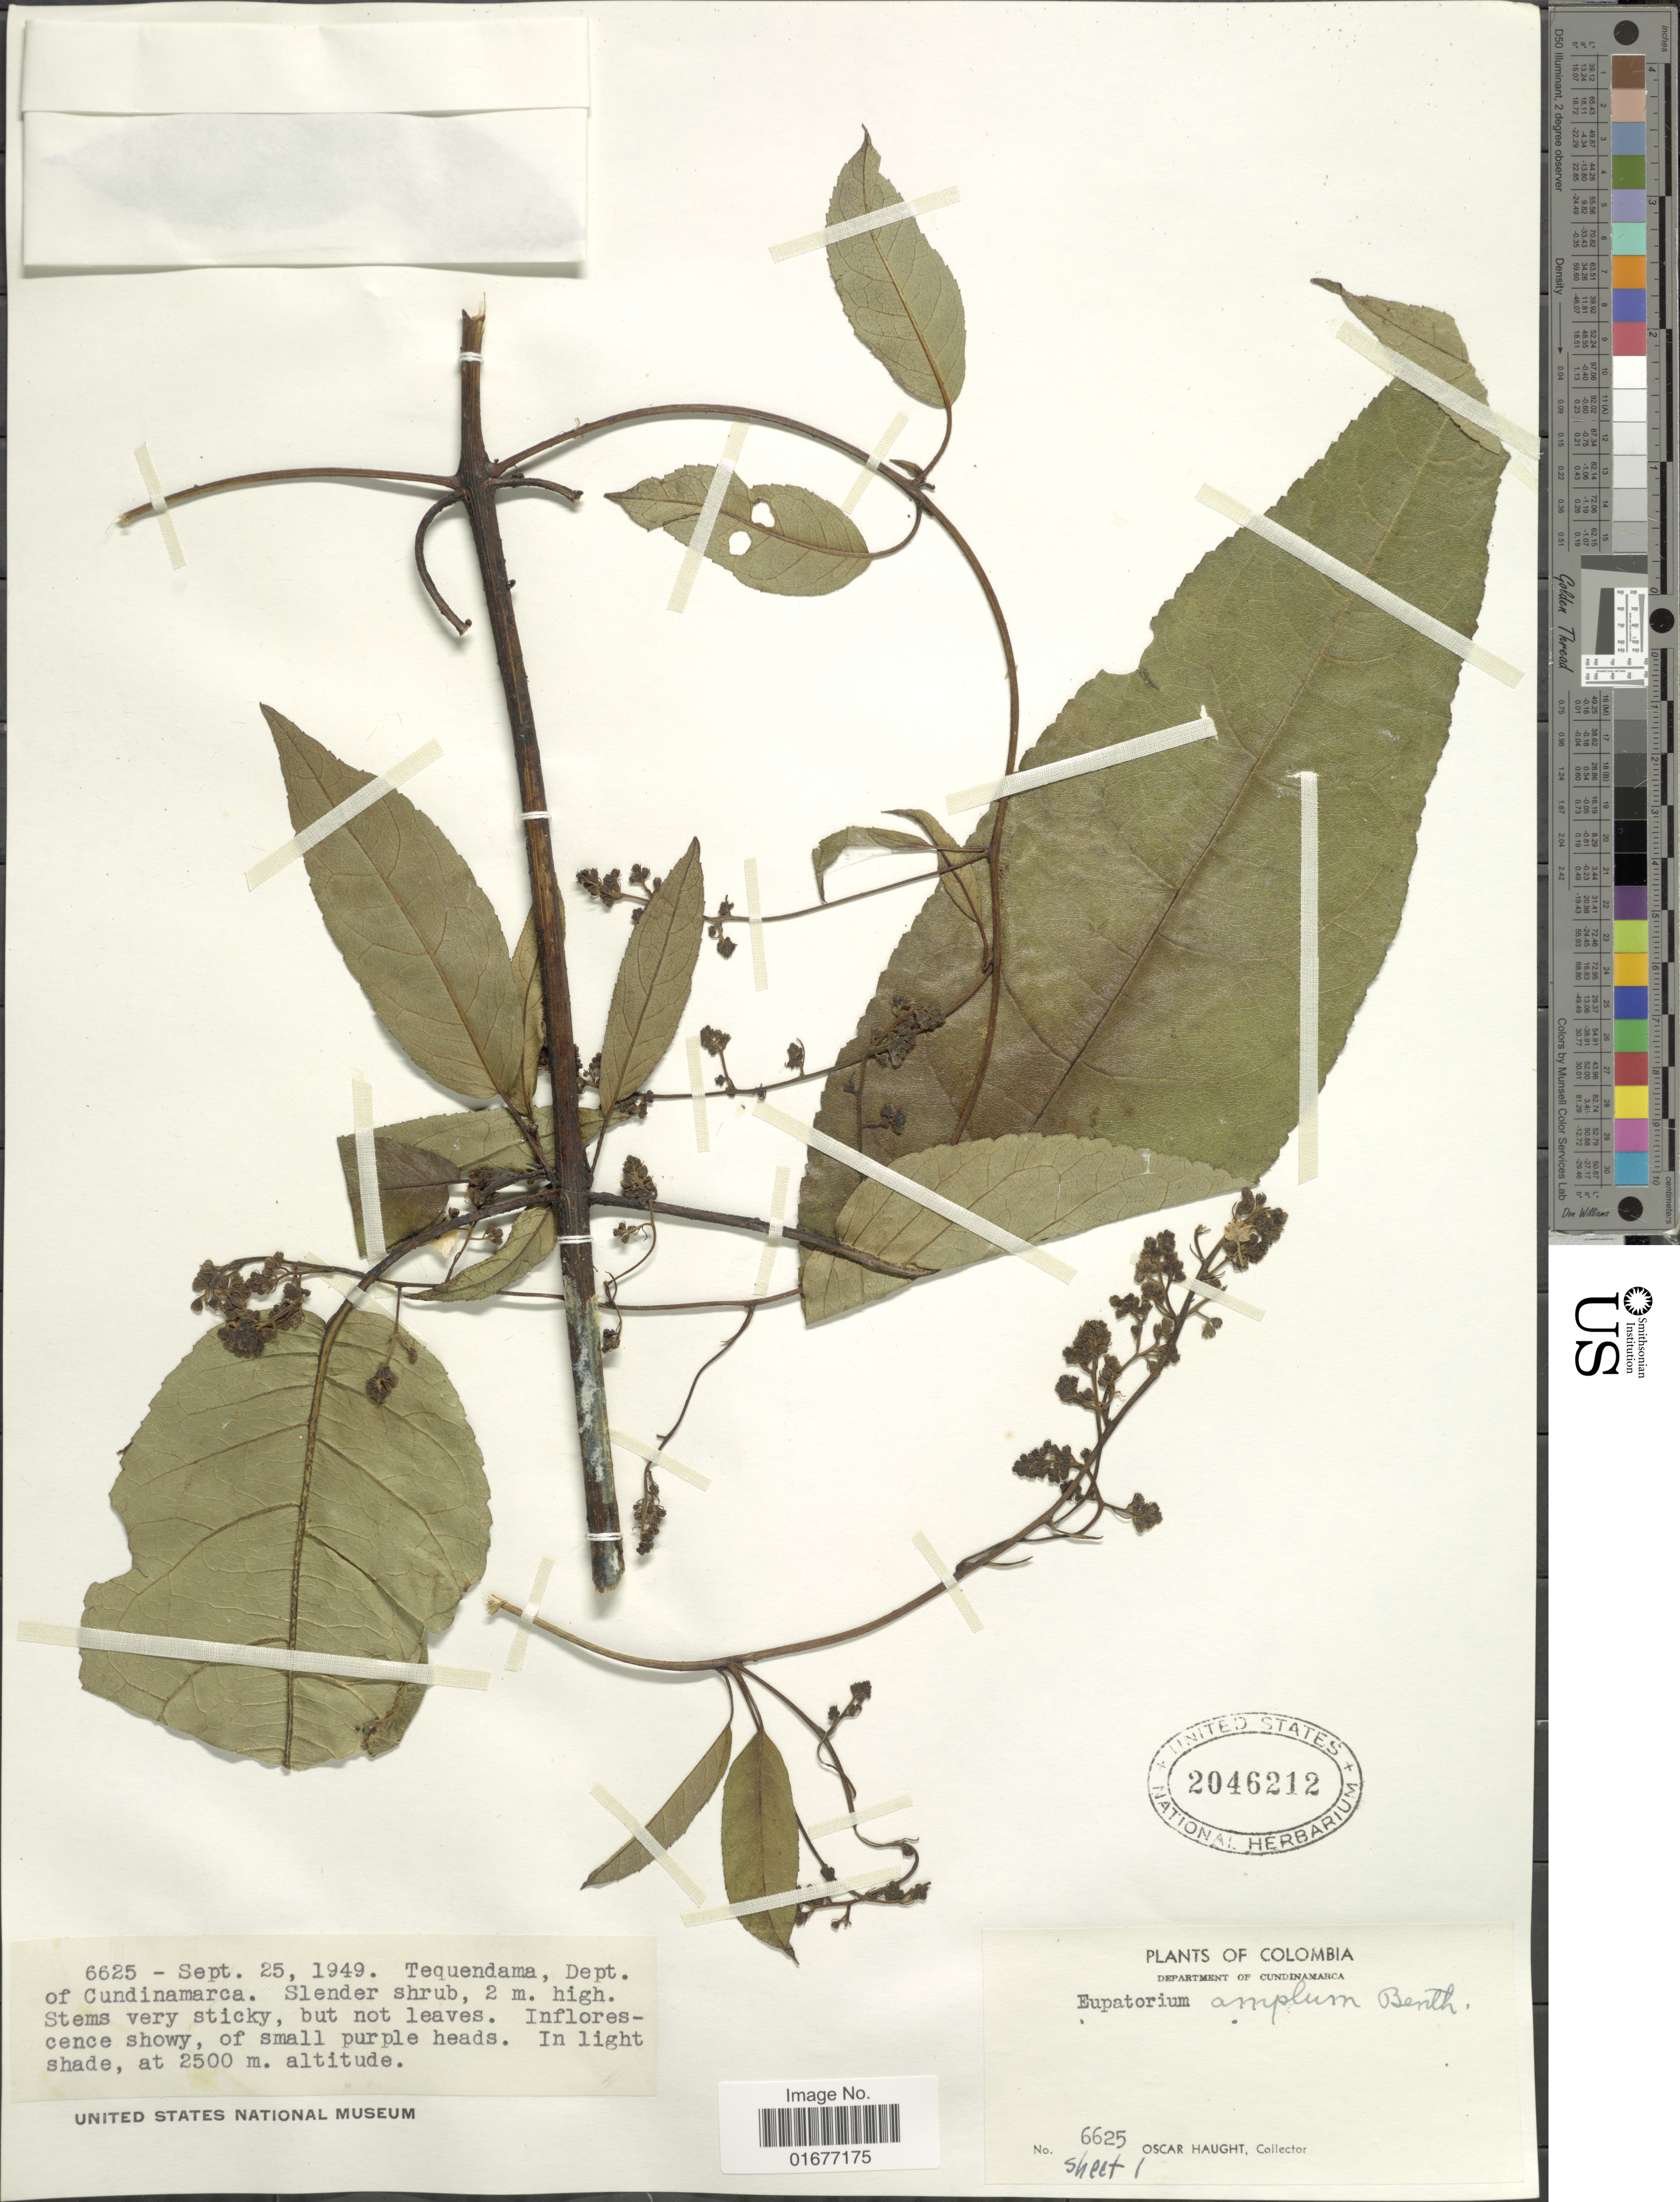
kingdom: Plantae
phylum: Tracheophyta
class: Magnoliopsida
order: Asterales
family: Asteraceae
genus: Ageratina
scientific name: Ageratina ampla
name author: (Benth.) R.M. King & H. Rob.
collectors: O. L. Haught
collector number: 6625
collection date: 1949-09-25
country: Colombia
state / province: Cundinamarca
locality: Tequendama, Dept. of Cundinamarca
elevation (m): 2500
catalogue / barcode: US 2046212